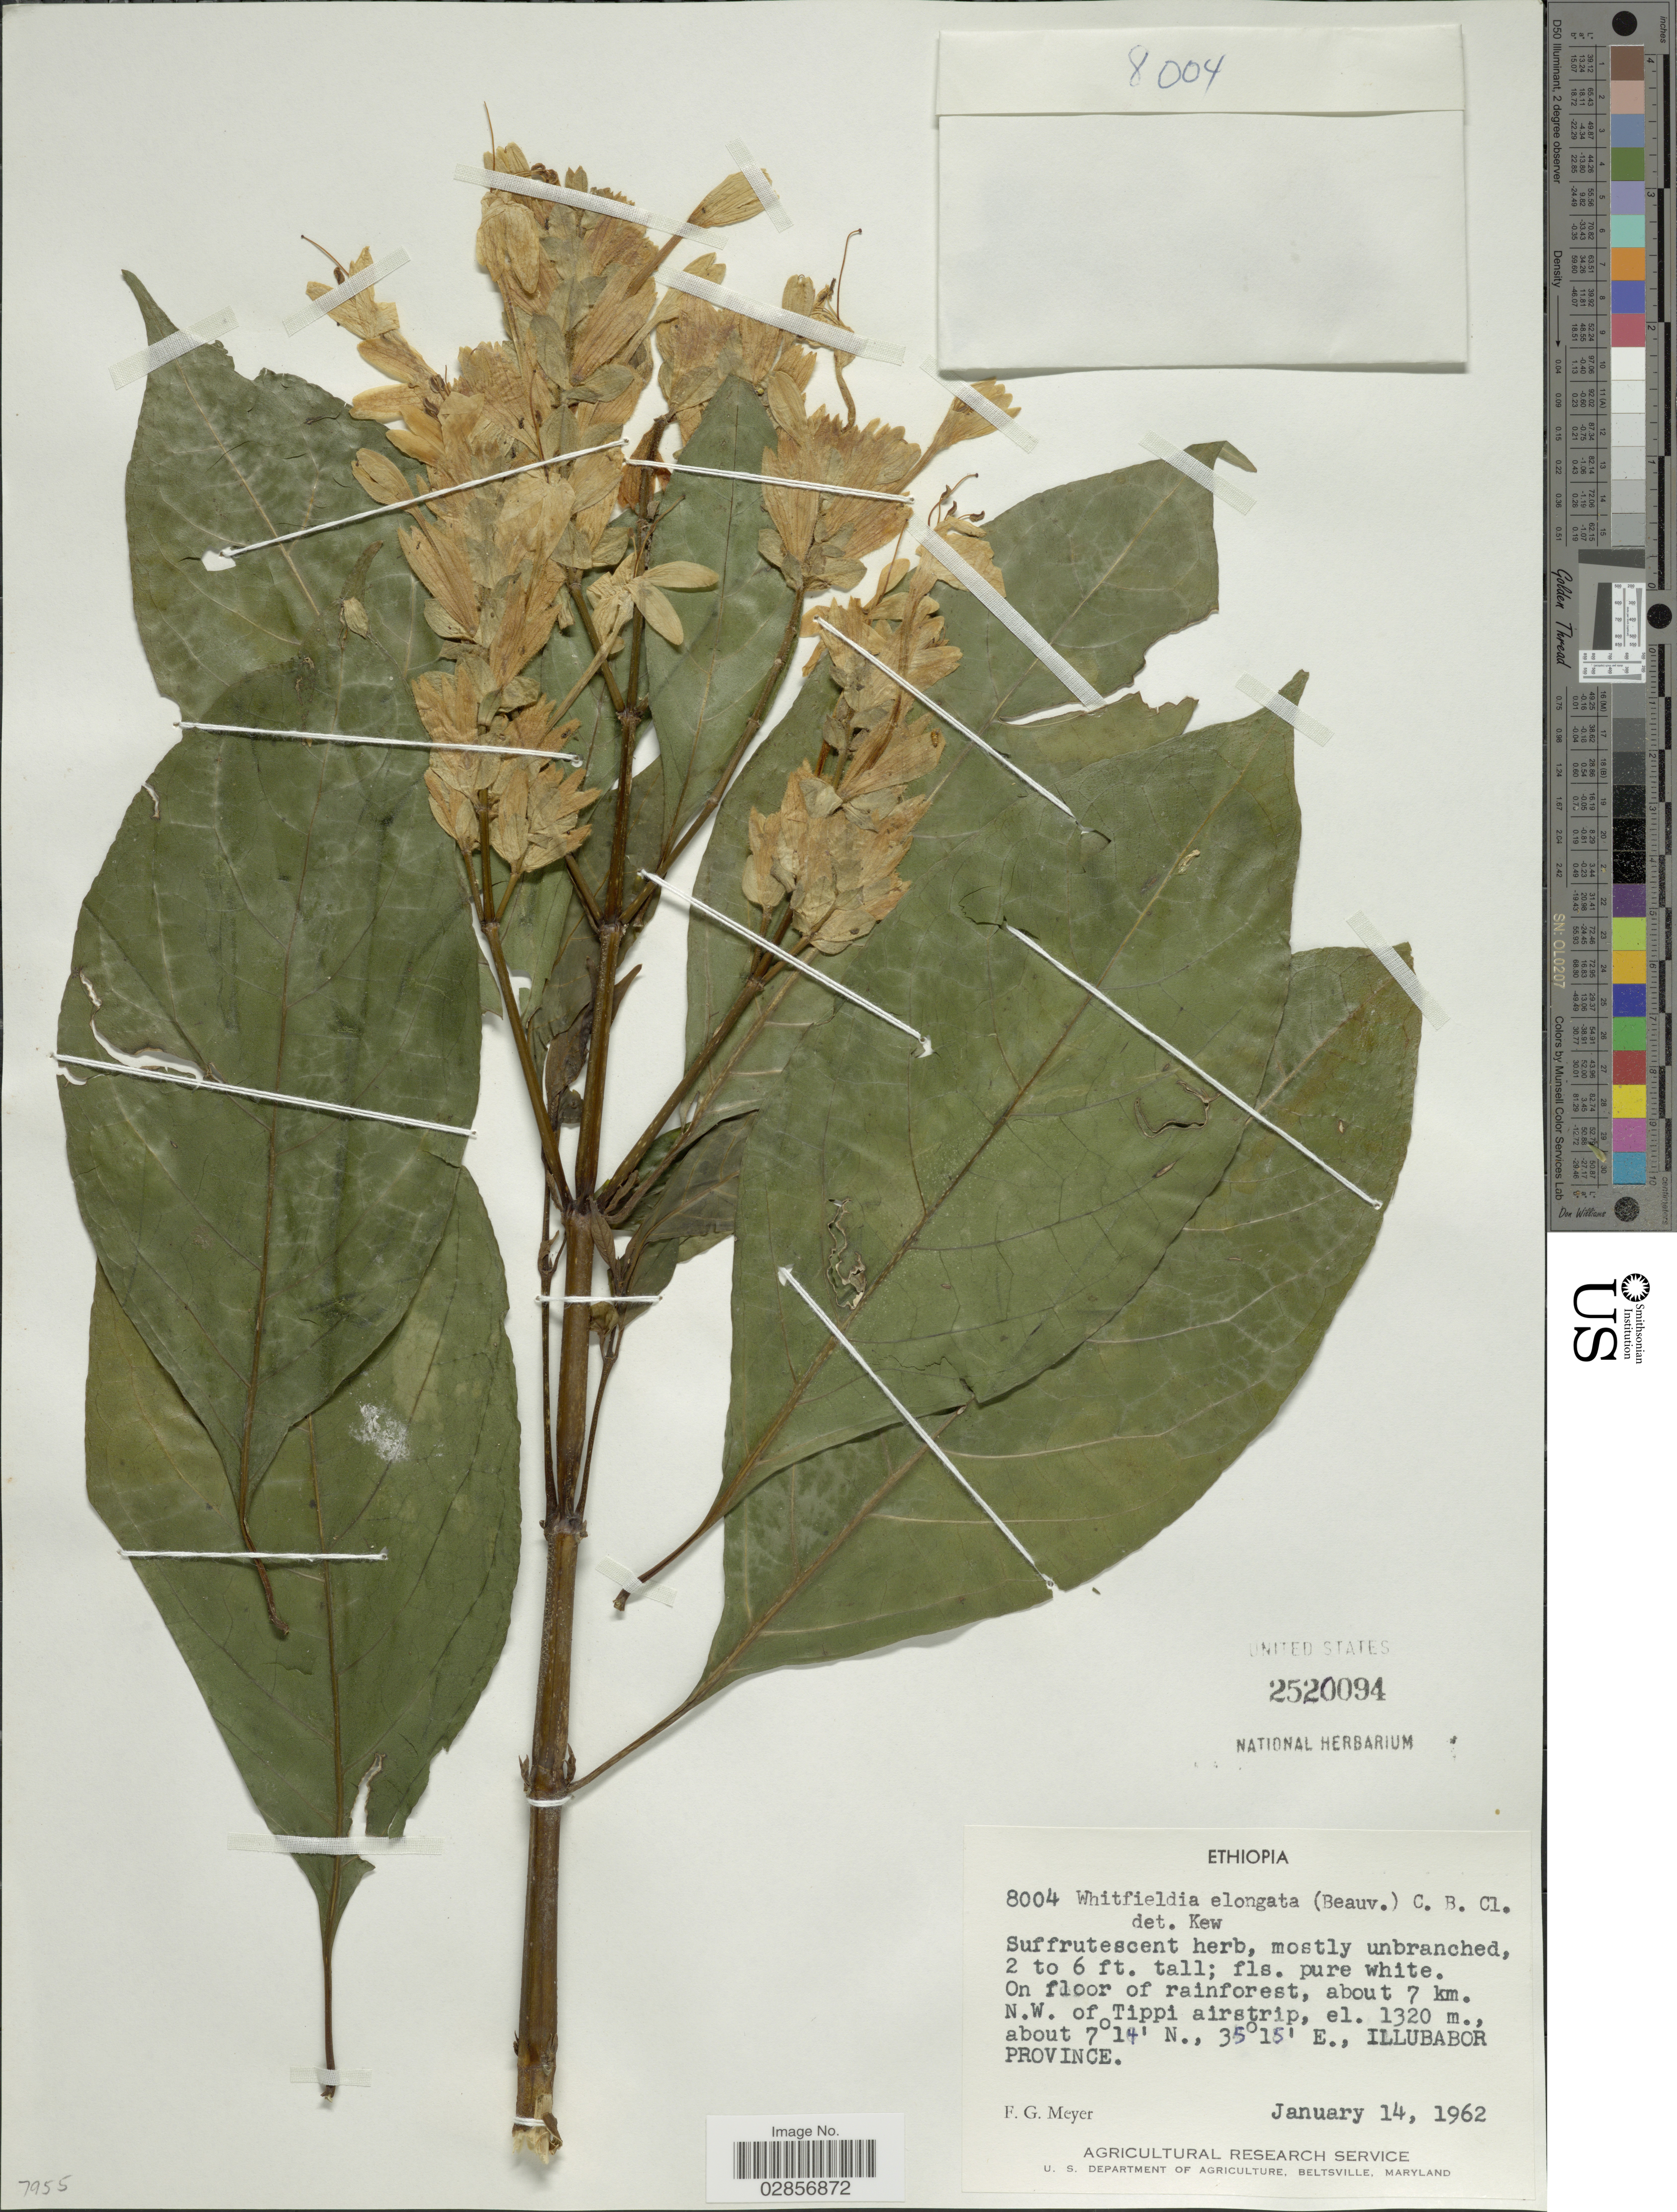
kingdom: Plantae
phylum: Tracheophyta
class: Magnoliopsida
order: Lamiales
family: Acanthaceae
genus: Whitfieldia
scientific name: Whitfieldia elongata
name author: (P. Beauv.) De Wild. & Durand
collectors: F. G. Meyer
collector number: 8004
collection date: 1962-01-14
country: Ethiopia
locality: About 7 km. N.W. of Tippi airstrip. Illubabor Province.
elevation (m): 1320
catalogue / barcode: US 2520094